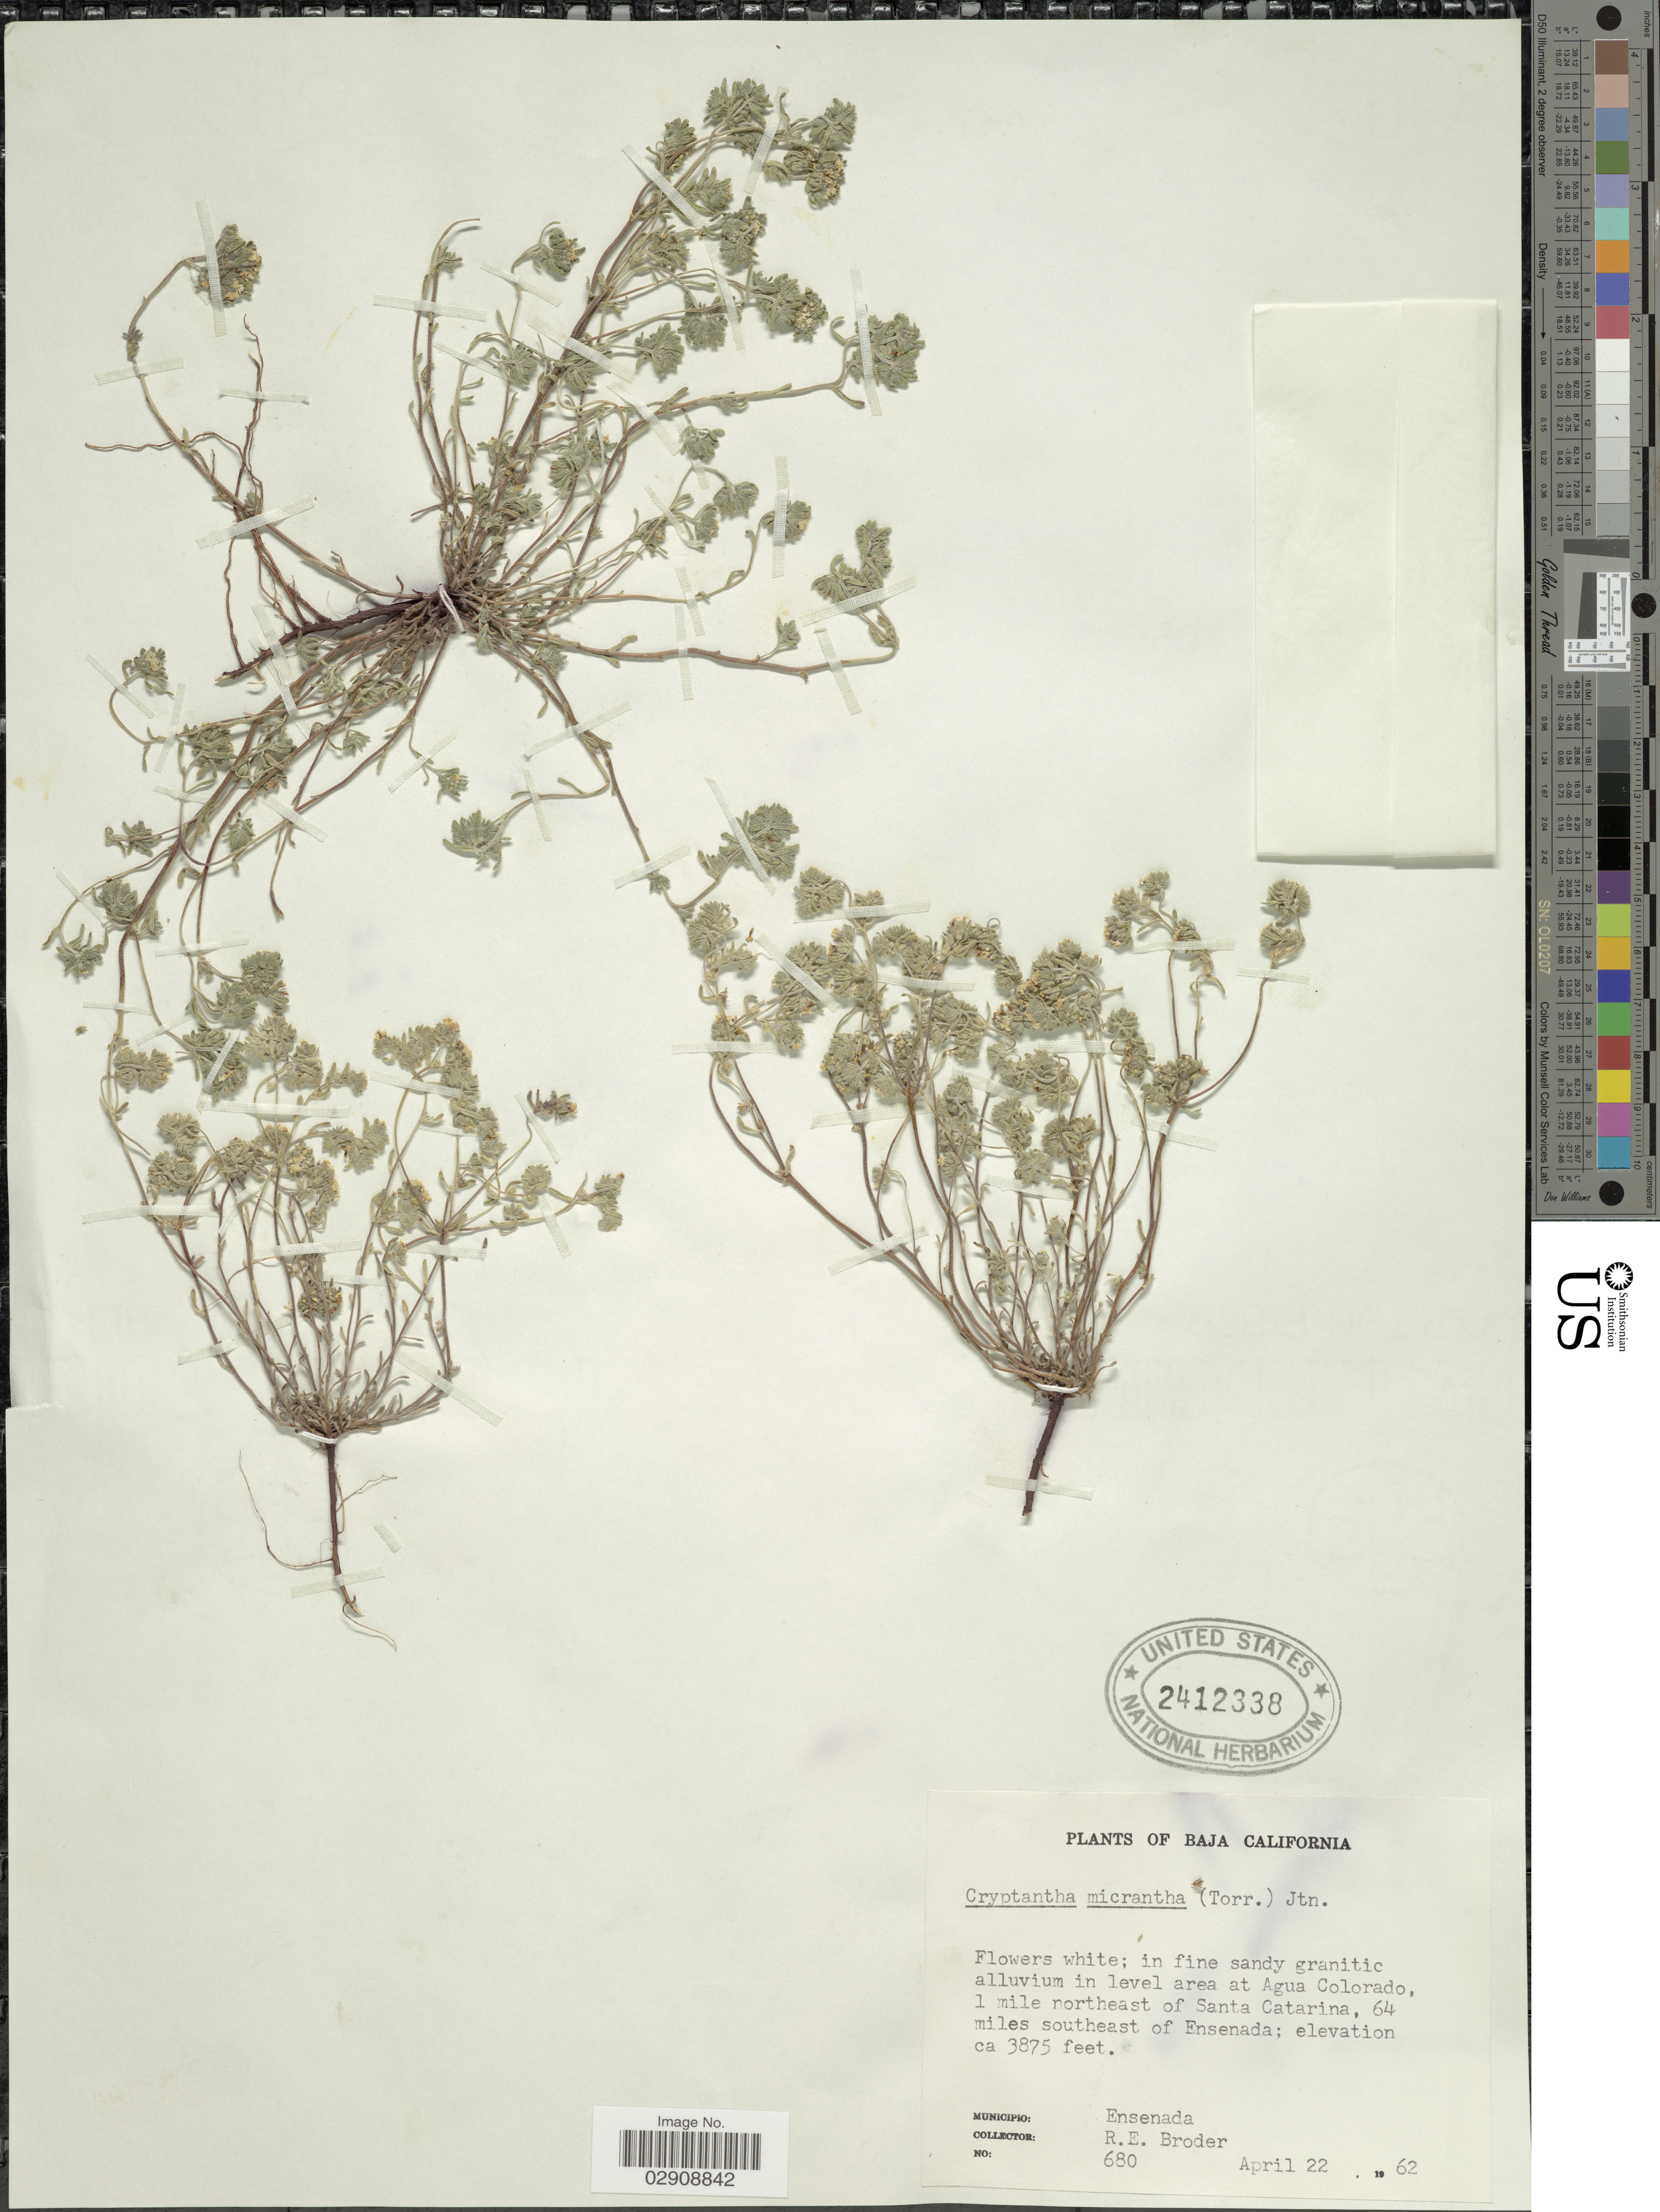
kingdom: Plantae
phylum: Tracheophyta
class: Magnoliopsida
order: Boraginales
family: Boraginaceae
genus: Cryptantha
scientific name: Cryptantha micrantha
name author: (Torr.) I.M. Johnst.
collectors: R. Broder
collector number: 680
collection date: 1962-04-22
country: Mexico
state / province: Baja California Norte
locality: In fine sandy granitic alluvium in level area at Agua Colorado, 1 mile northeast of Santa Catarina, 64 miles southeast of Ensenada. Municipio: Ensenada.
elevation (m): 1181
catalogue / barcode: US 2412338